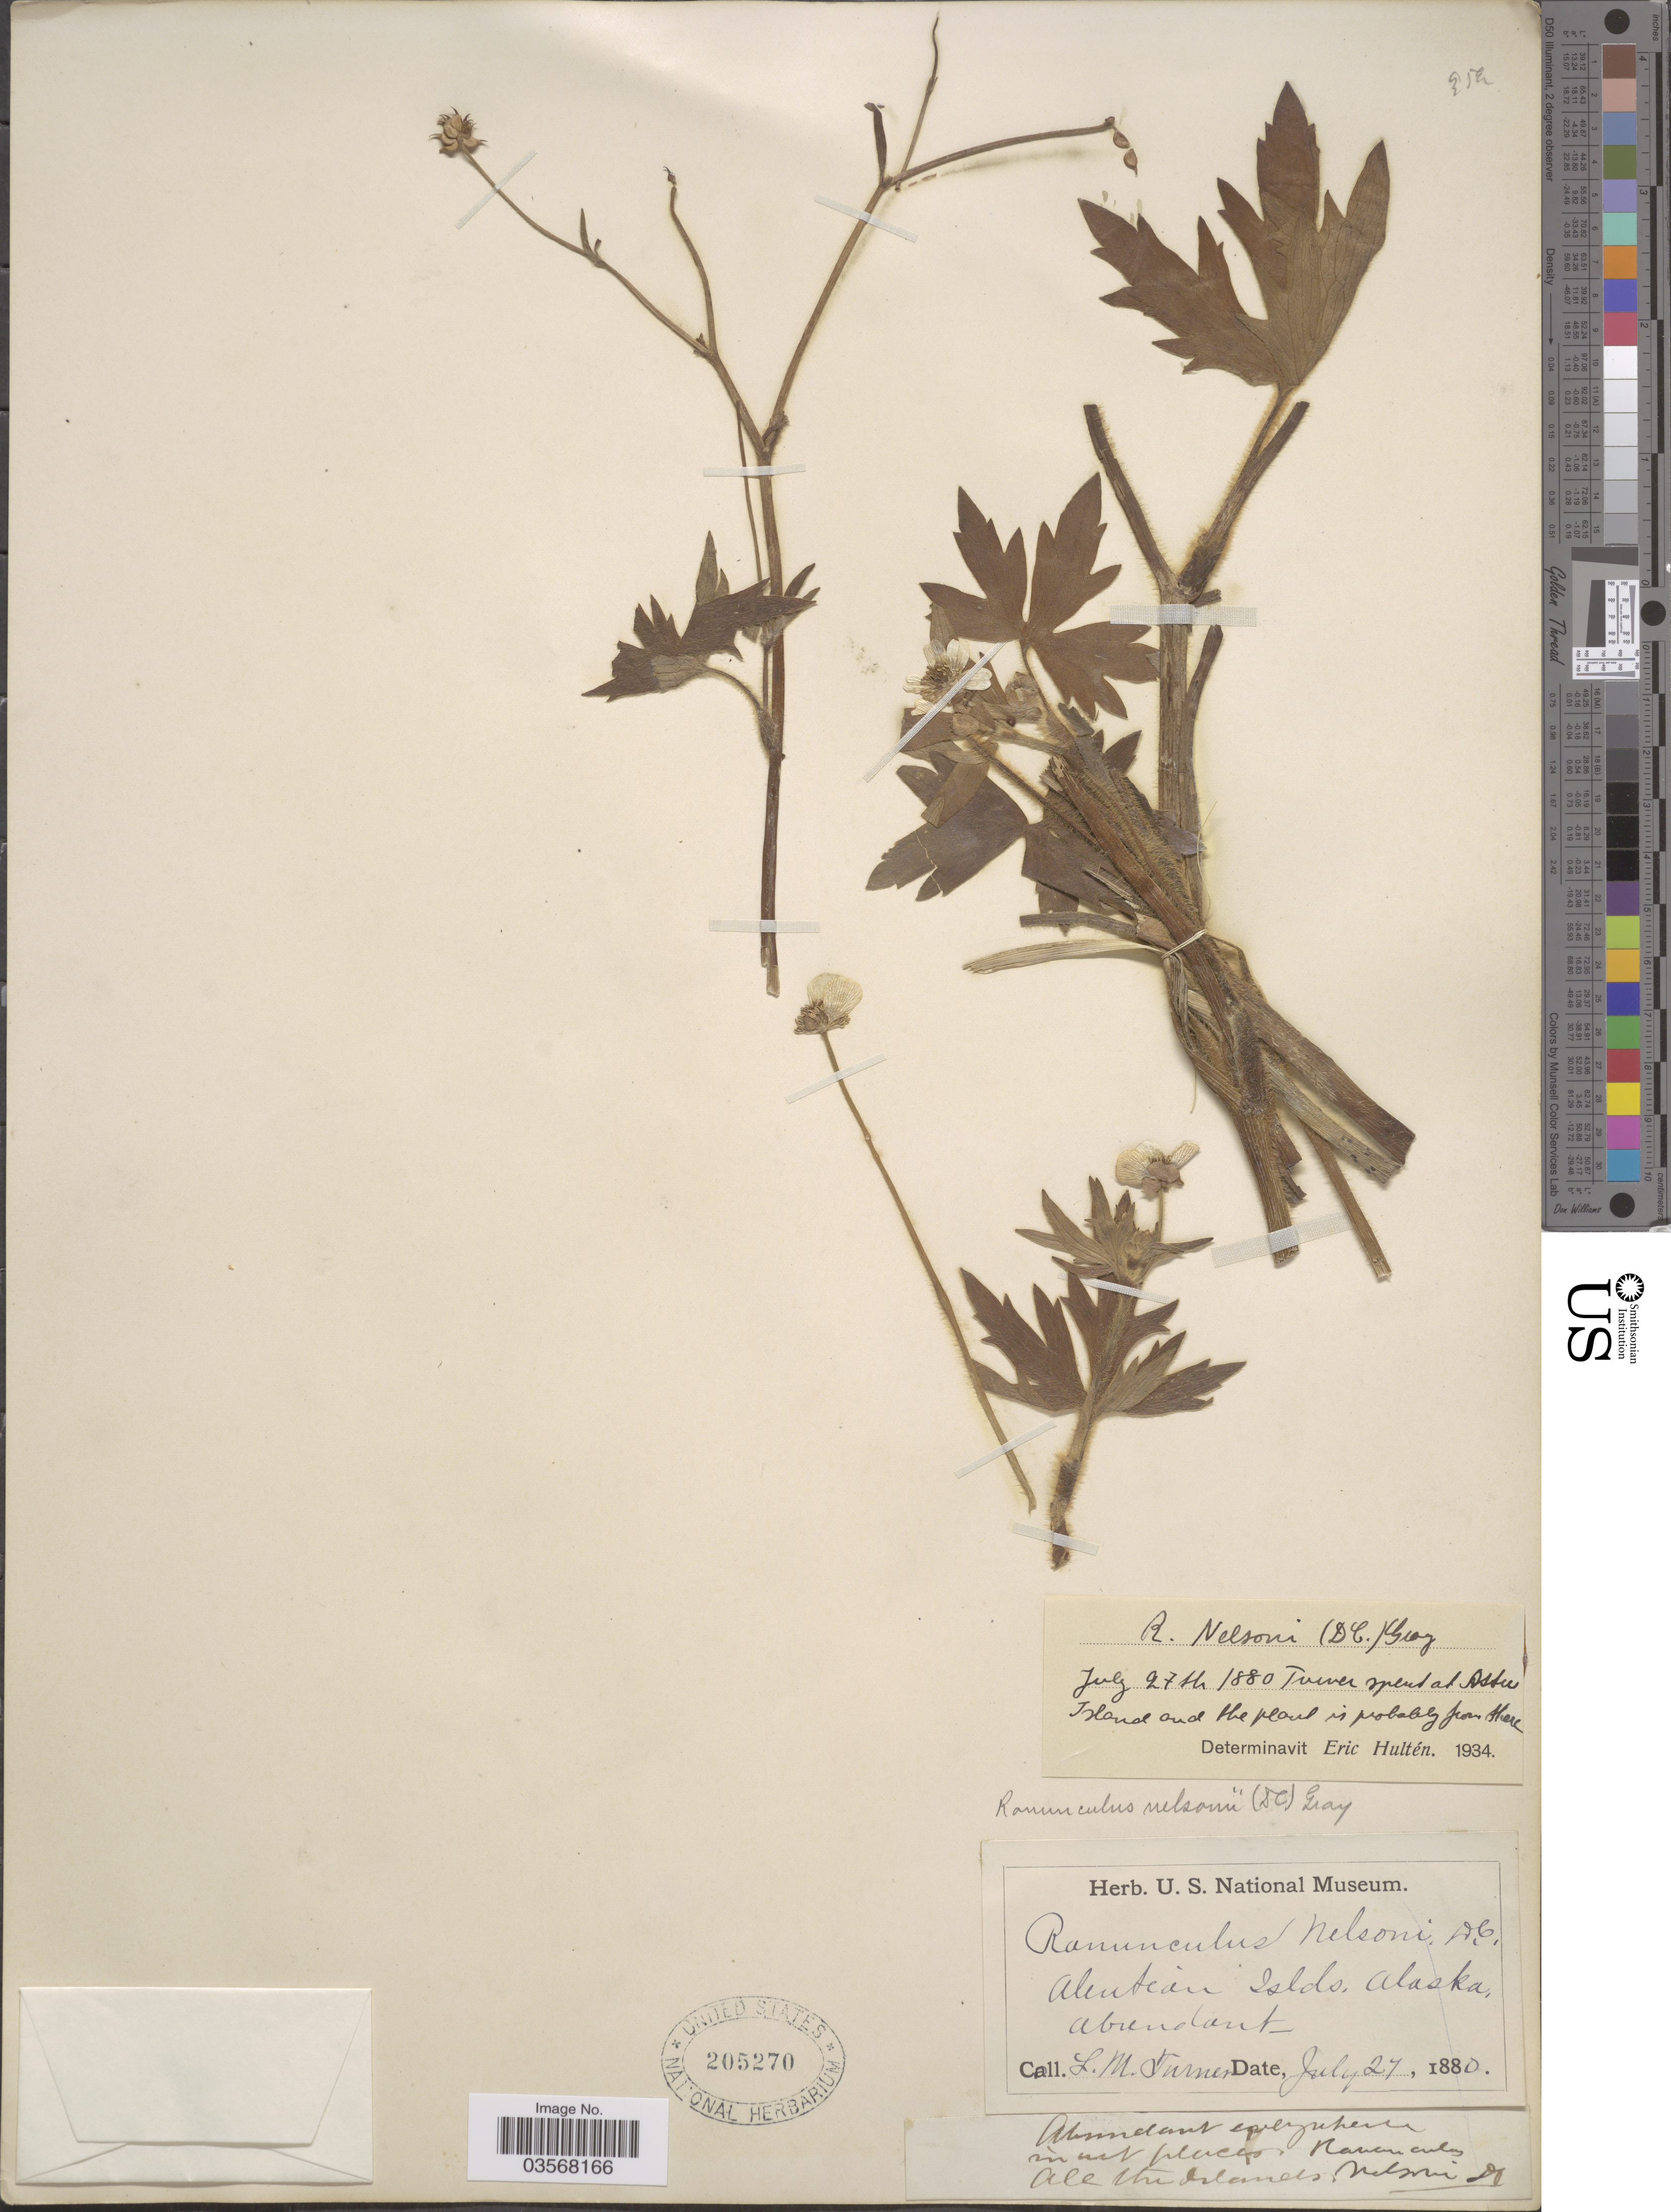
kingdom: Plantae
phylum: Tracheophyta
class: Magnoliopsida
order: Ranunculales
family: Ranunculaceae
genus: Ranunculus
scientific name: Ranunculus occidentalis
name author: Nutt.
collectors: L. M. Turner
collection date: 1880-07-27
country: United States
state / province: Alaska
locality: Aleutian Islds.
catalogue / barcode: US 205270